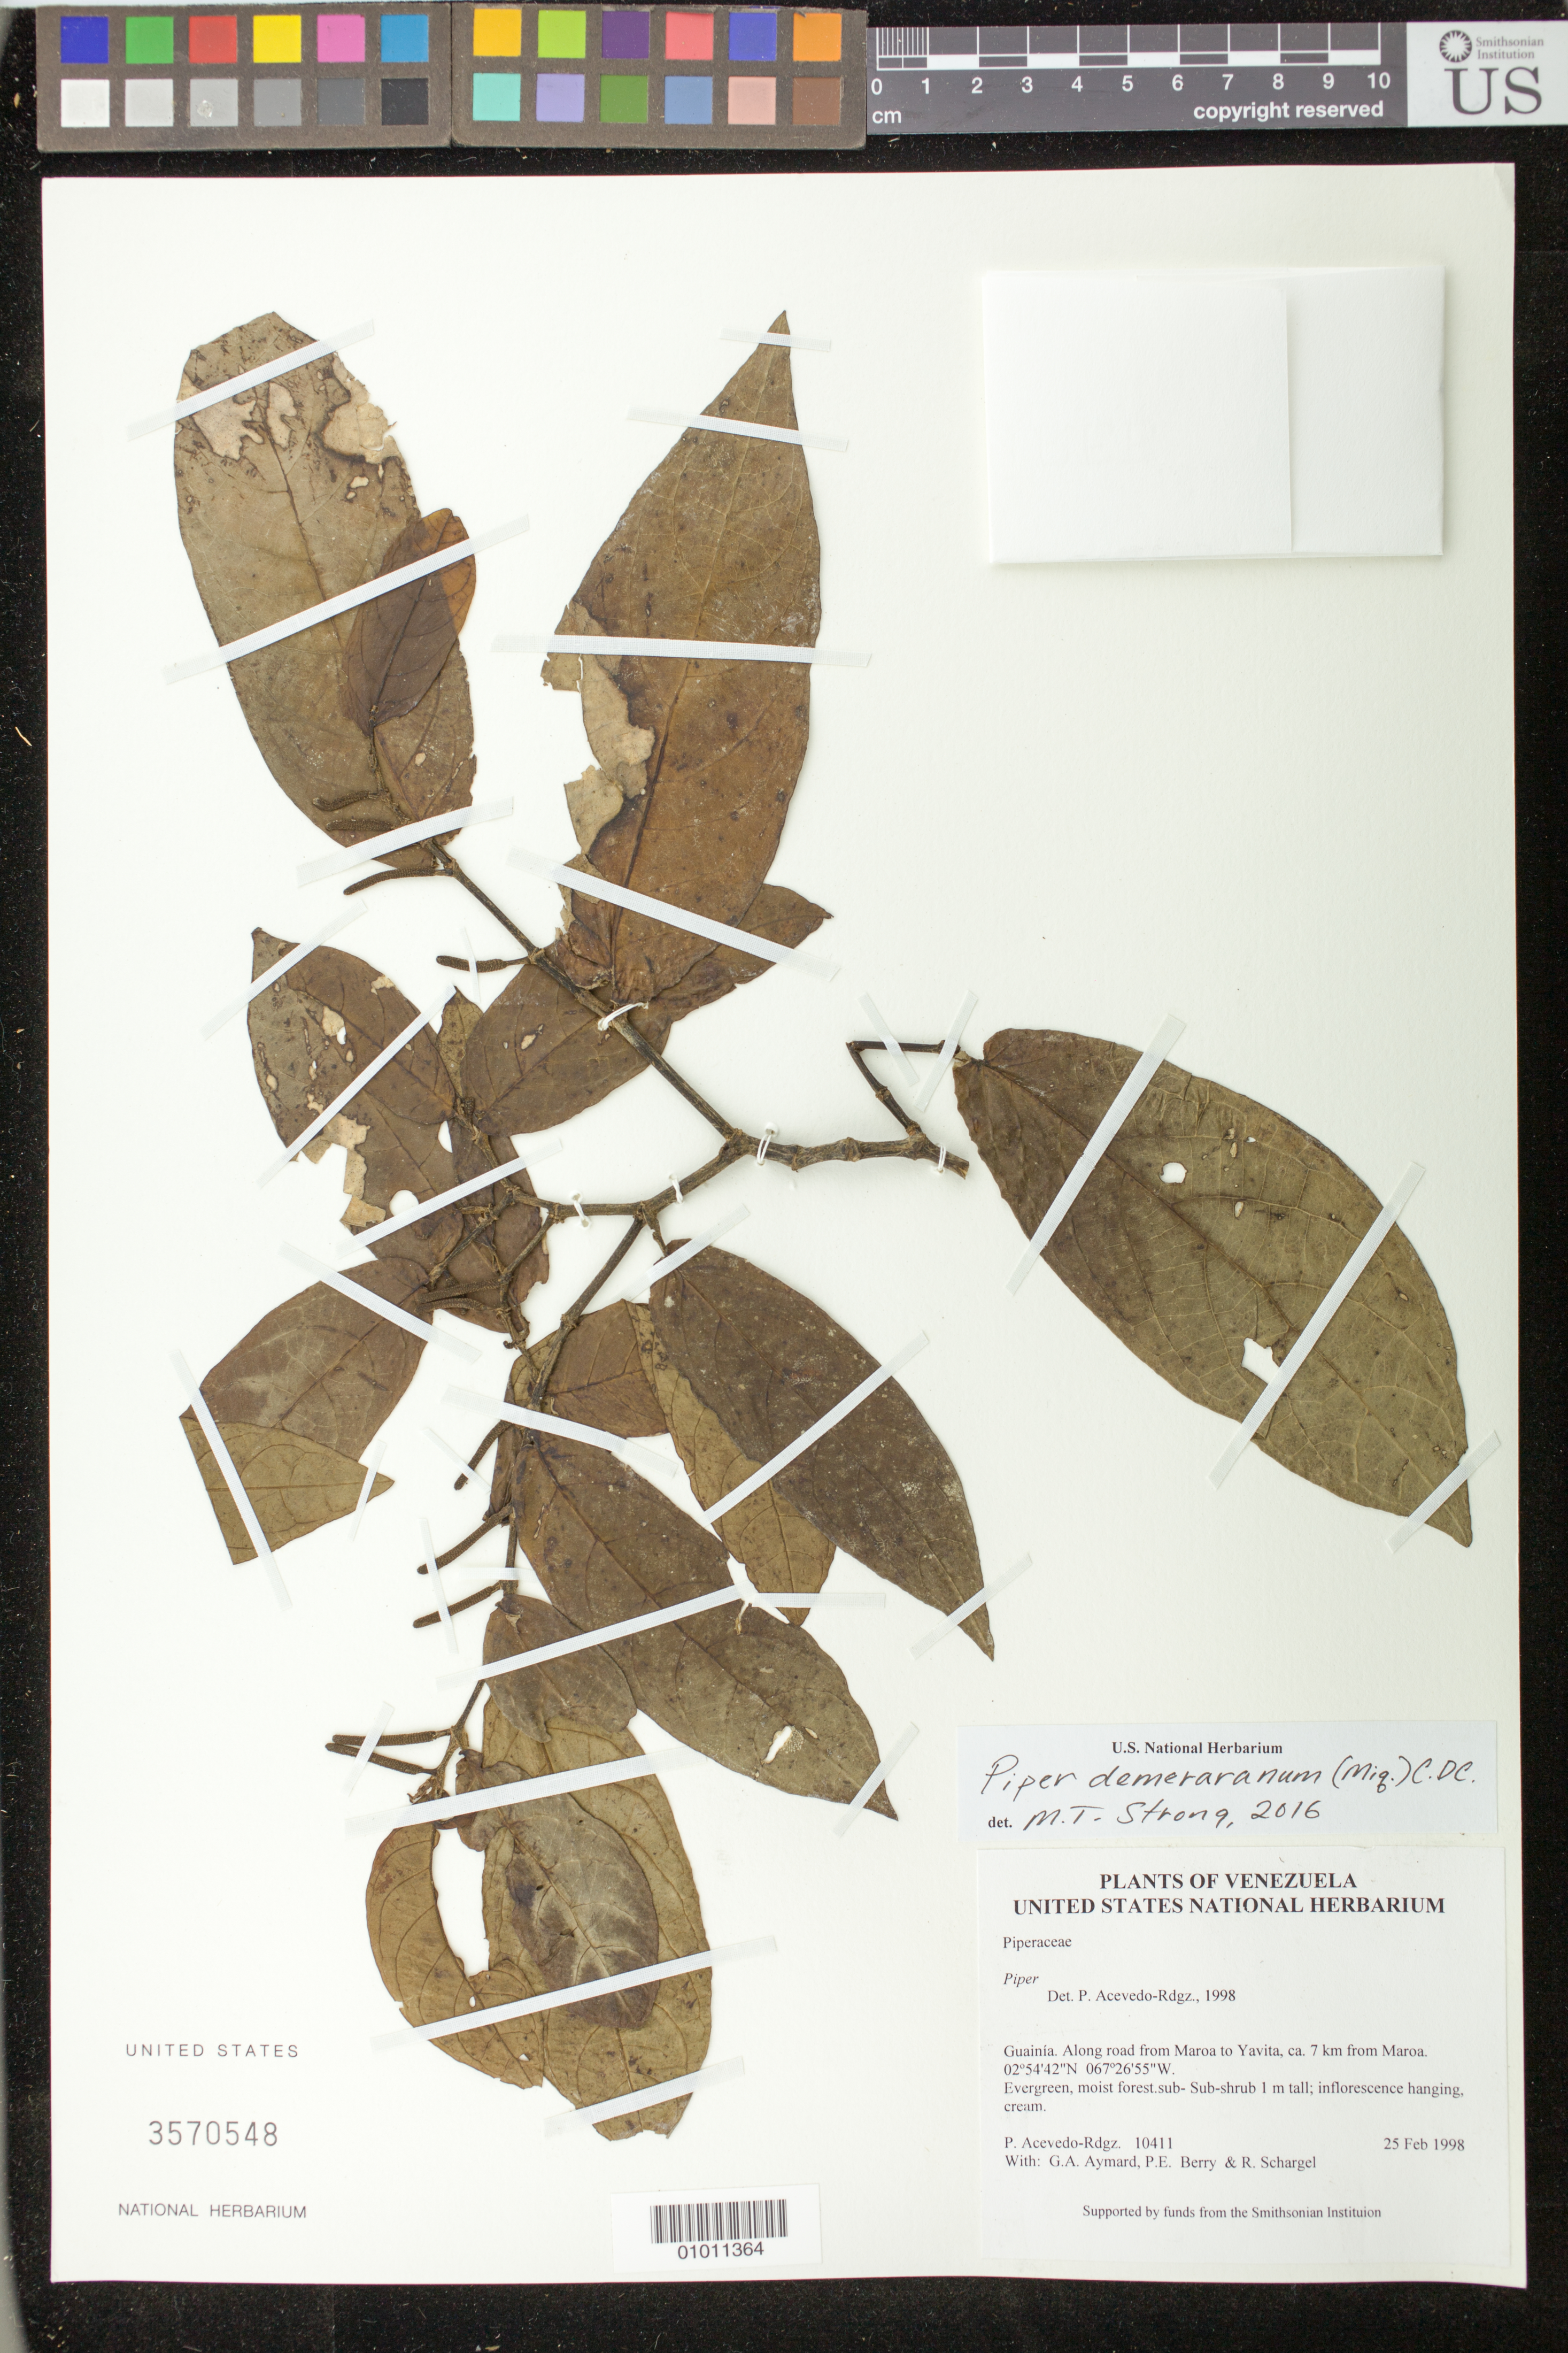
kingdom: Plantae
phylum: Tracheophyta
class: Magnoliopsida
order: Piperales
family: Piperaceae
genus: Piper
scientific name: Piper demeraranum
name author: (Miq.) C. DC.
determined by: Strong, M. T., (US), Smithsonian Institution - National Museum of Natural History (UNITED STATES)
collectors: P. Acevedo-Rodr., G. A. Aymard, P. E. Berry & R. Schargel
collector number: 10411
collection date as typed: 25 Feb 1998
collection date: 1998-02-25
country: Venezuela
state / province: Amazonas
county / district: Maroa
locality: Along road from Maroa to Yavita, ca. 7 km from Maroa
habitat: Evergreen, moist forest.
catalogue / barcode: US 3570548